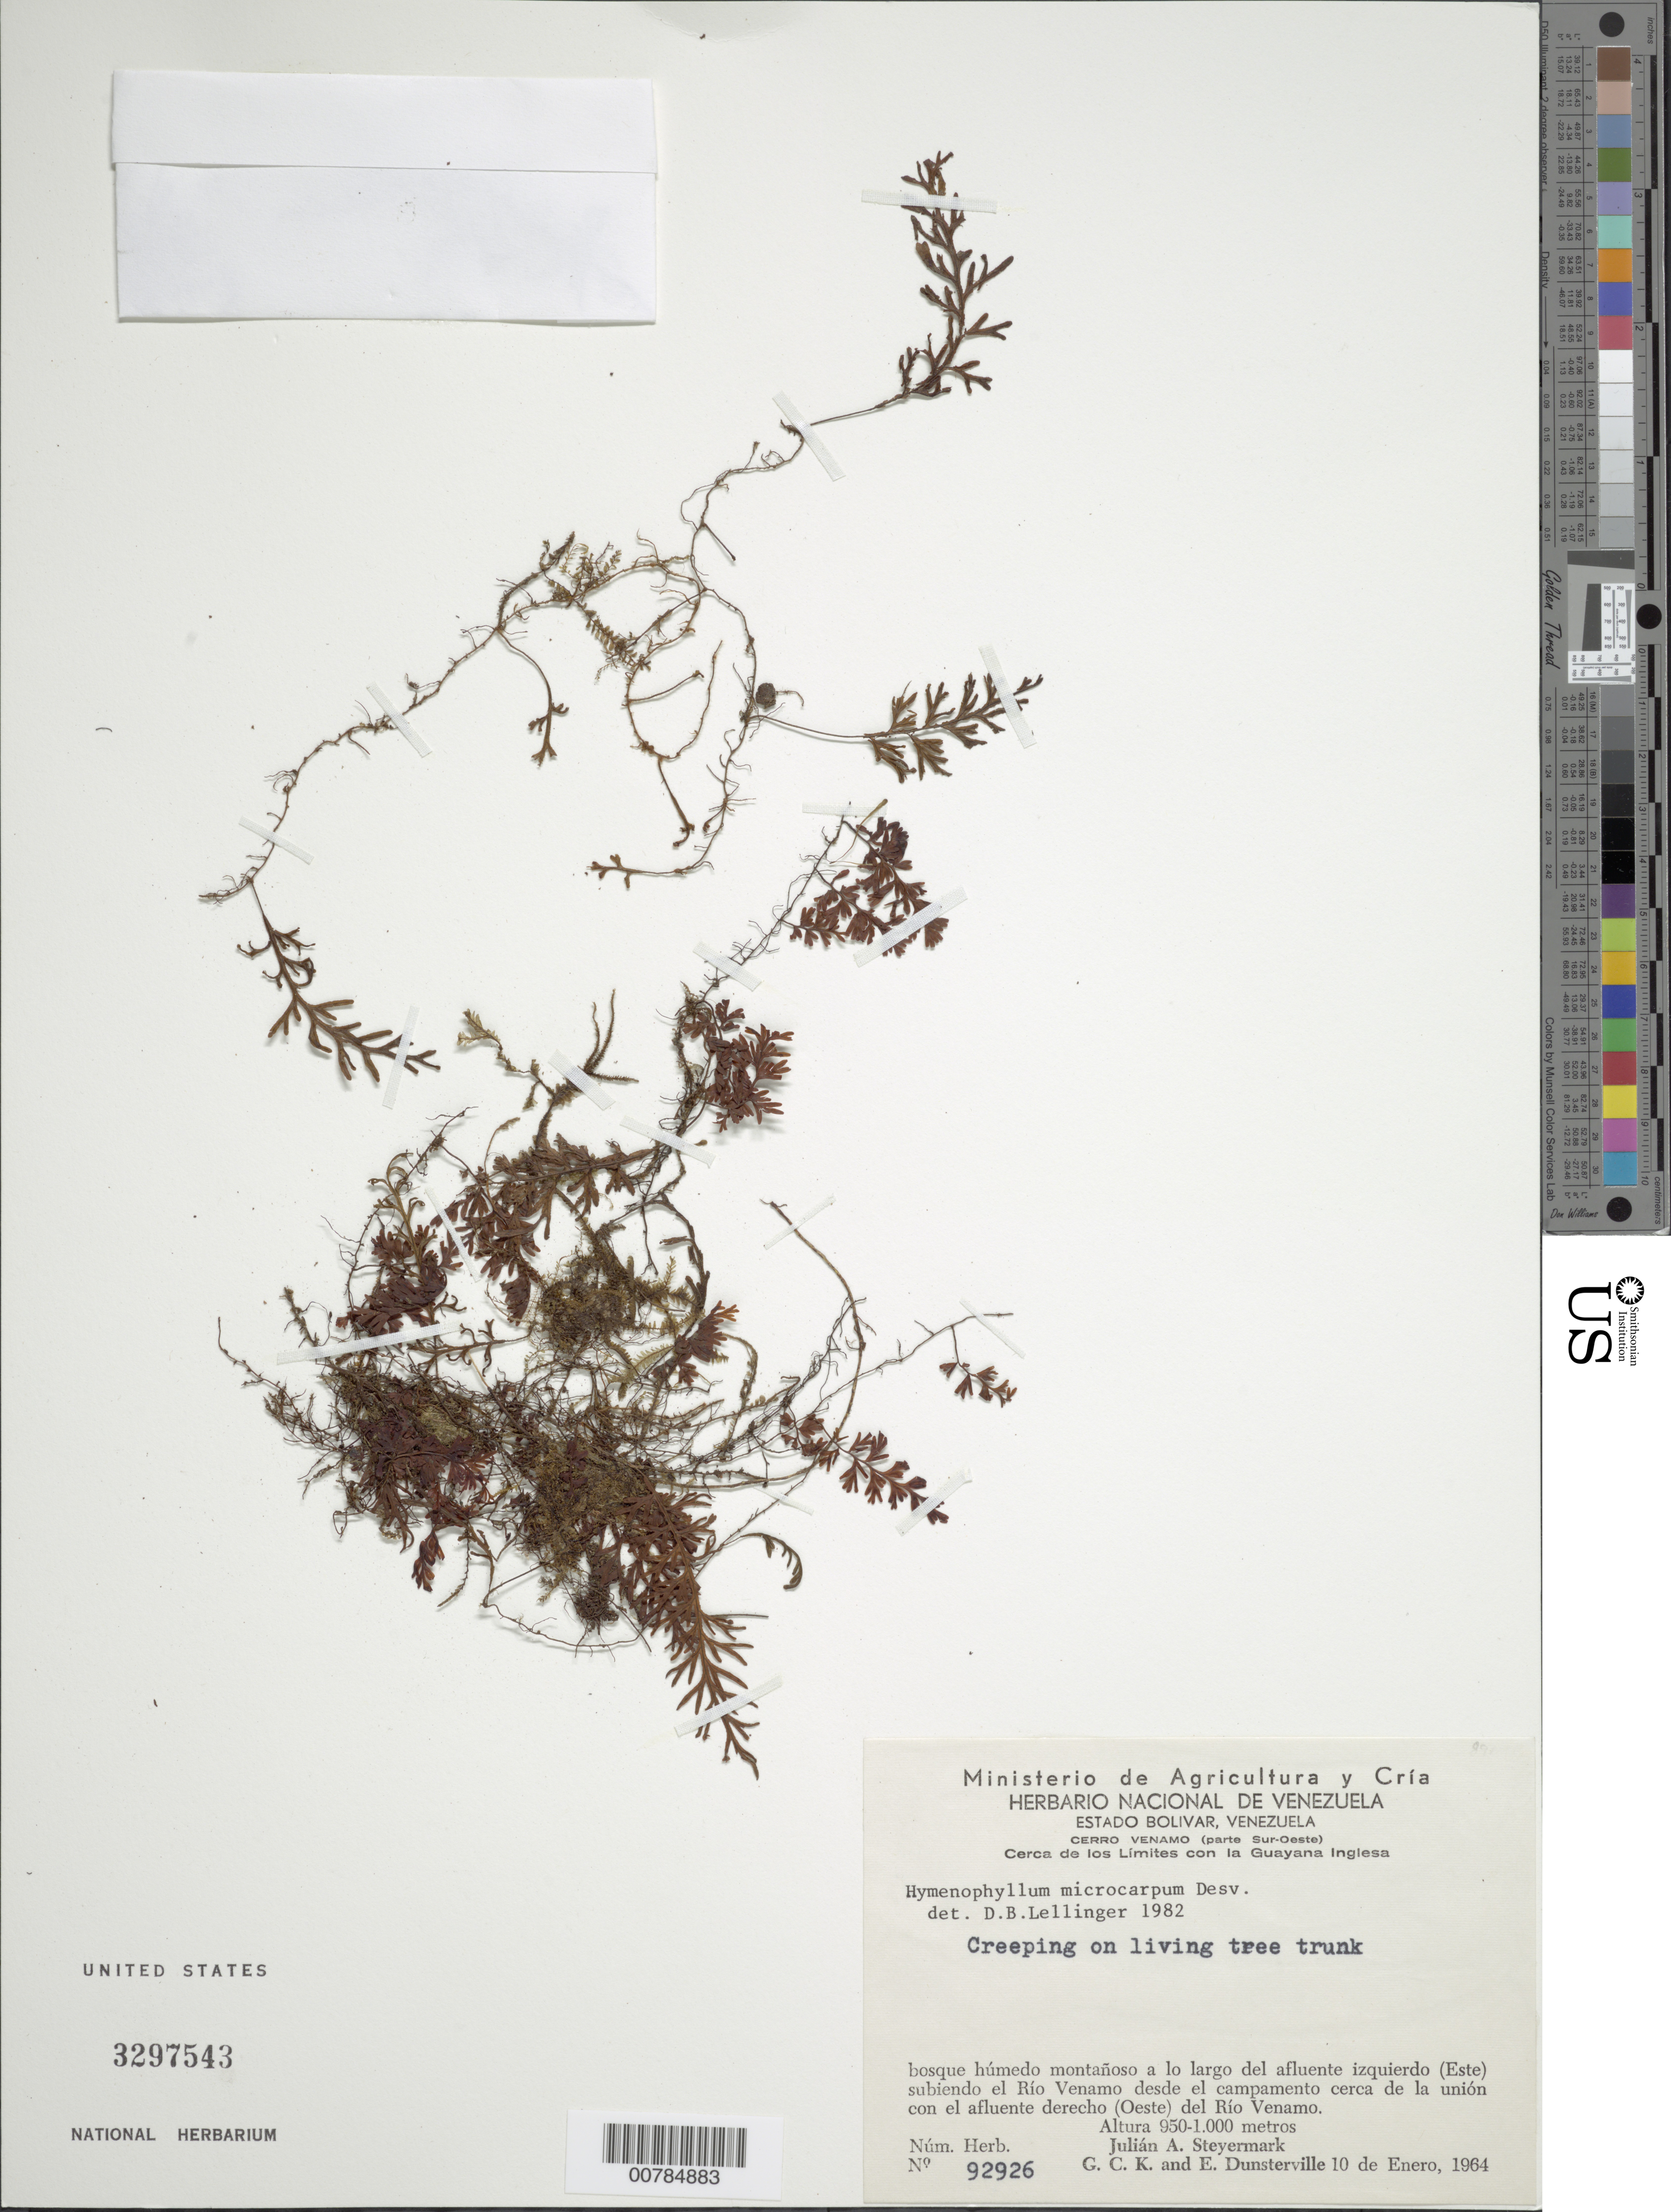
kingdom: Plantae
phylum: Tracheophyta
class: Polypodiopsida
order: Hymenophyllales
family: Hymenophyllaceae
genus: Hymenophyllum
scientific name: Hymenophyllum microcarpum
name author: (Desv.) Lellinger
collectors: J. Steyermark, G. C. K. Dunsterville & E. Dunsterville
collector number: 92926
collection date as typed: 10-Jan-64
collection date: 1964-01-10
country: Venezuela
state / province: Bolívar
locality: Cerro Venamo, desde el campamento creca de la union con ele afluente derecho (Oeste) del Río Venamo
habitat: Bosque húmedo montañoso a lo largo del río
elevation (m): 950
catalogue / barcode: US 3297543